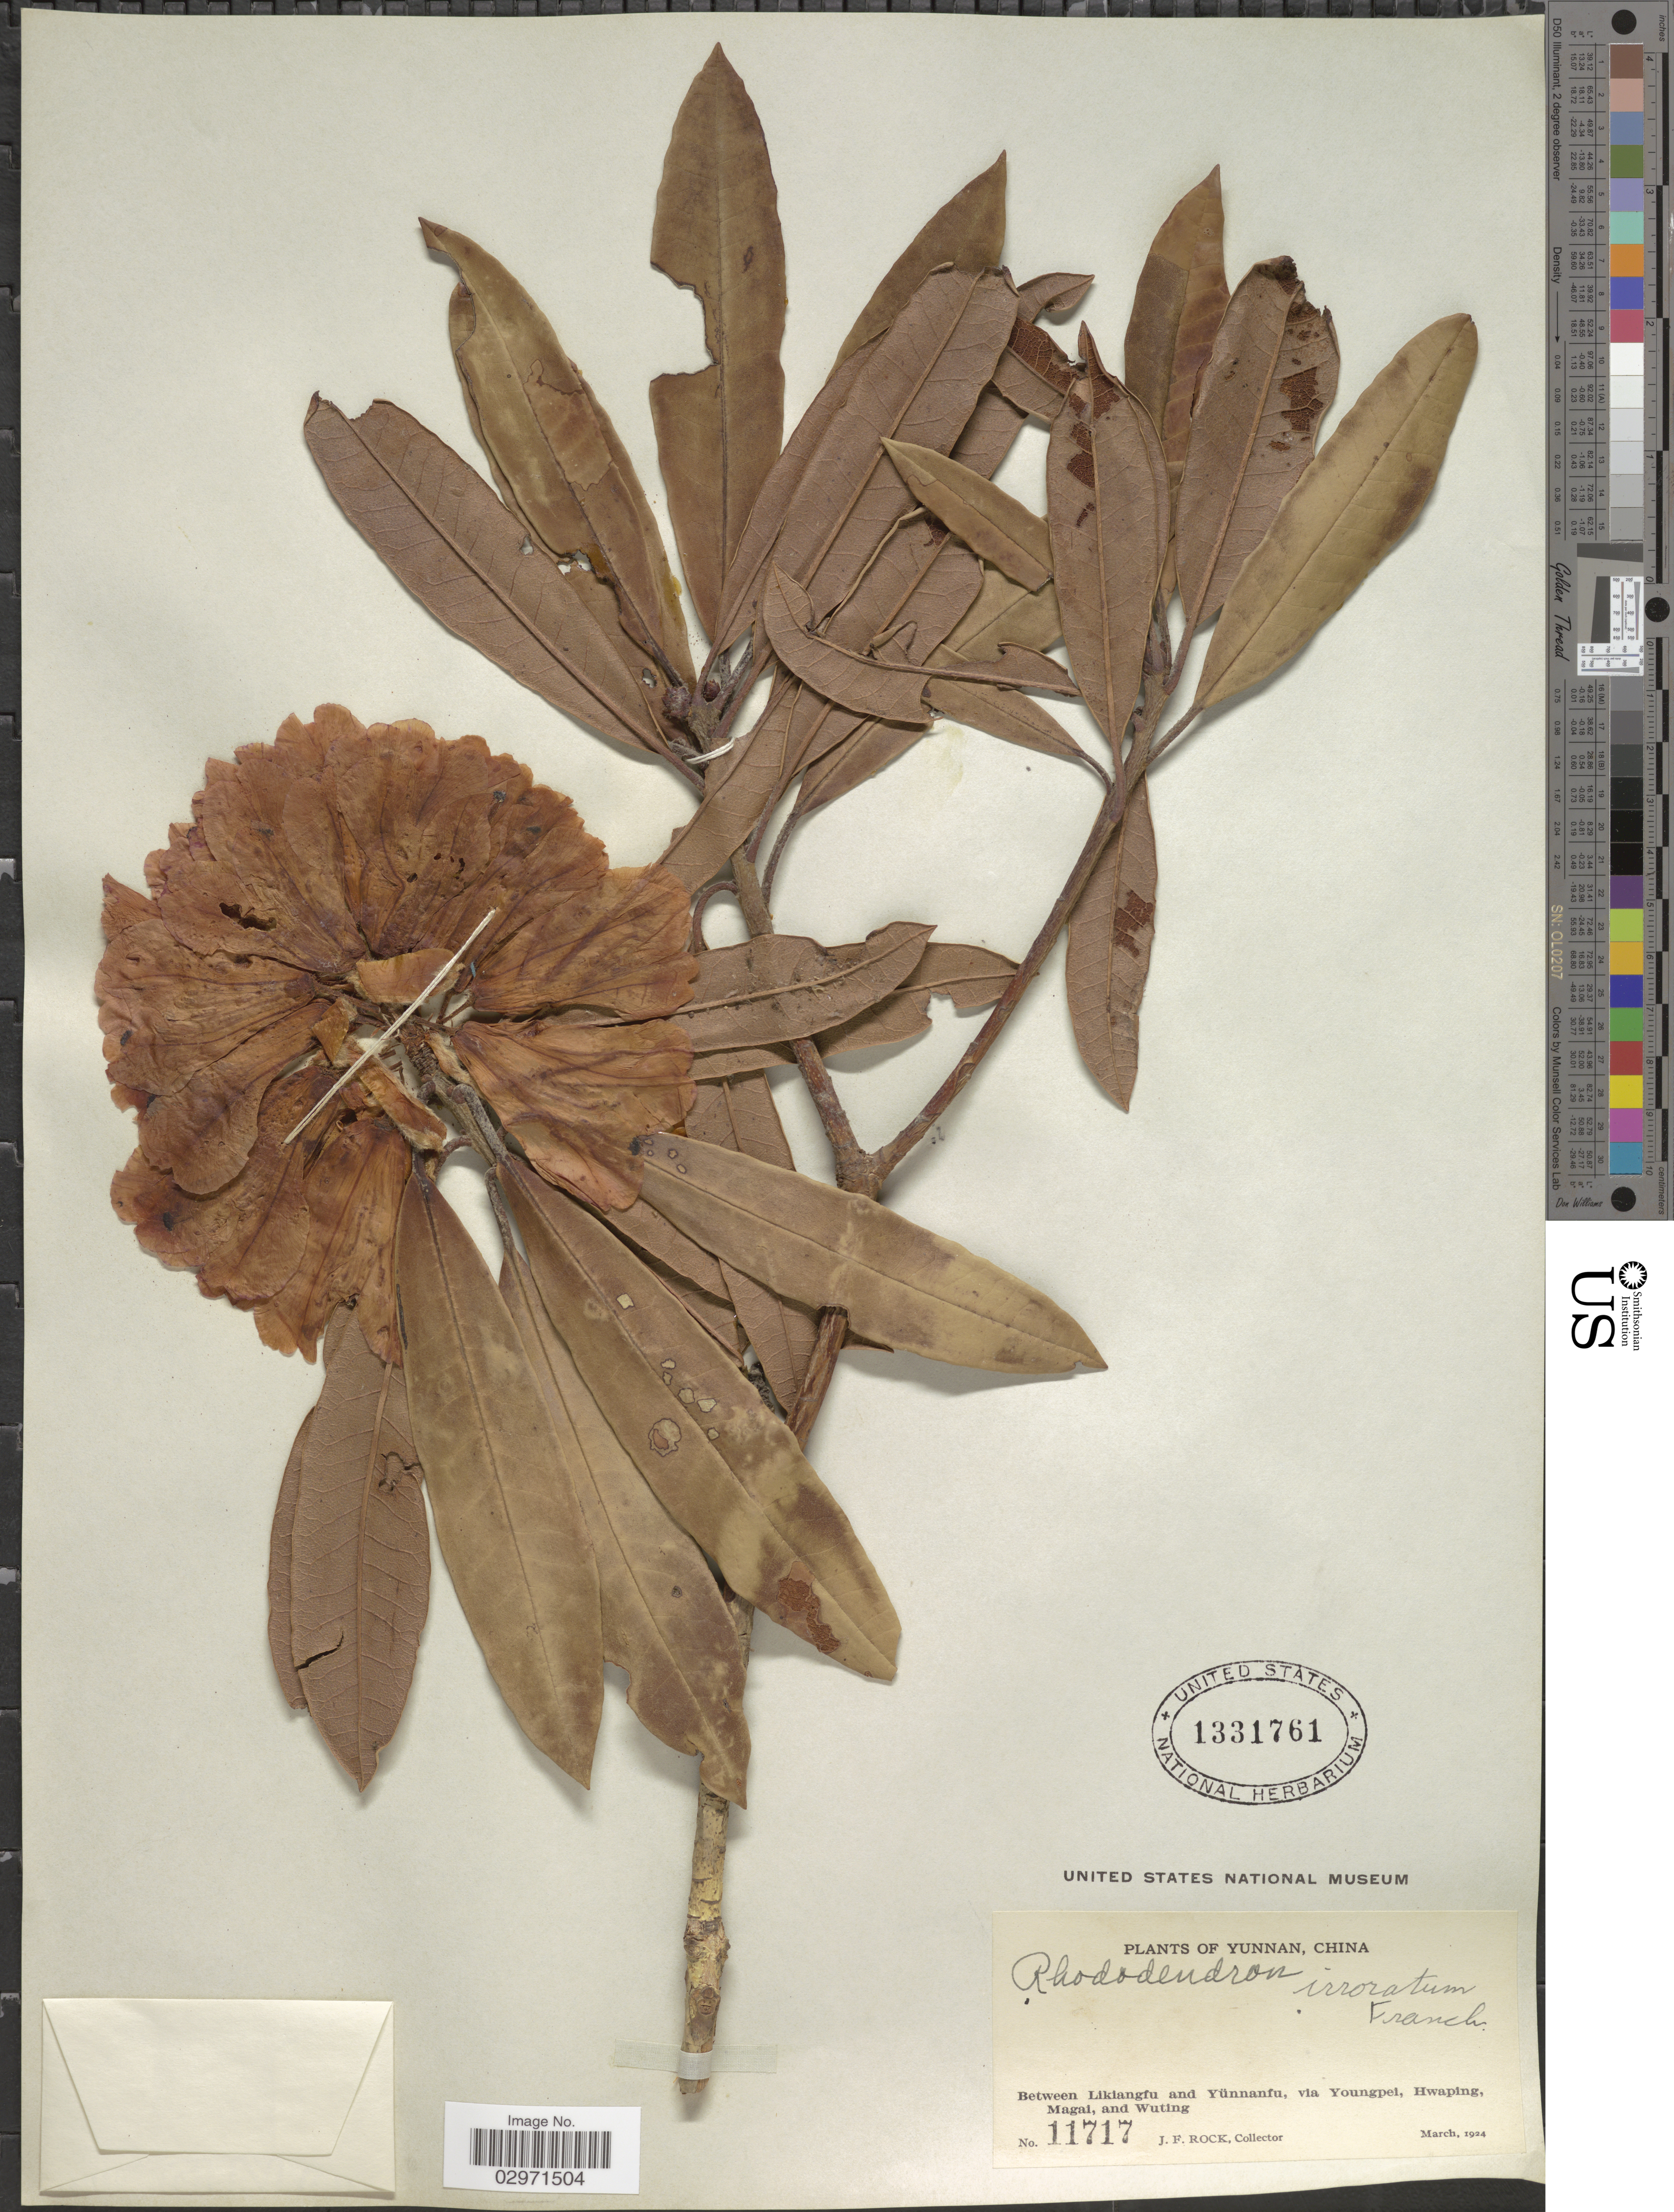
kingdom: Plantae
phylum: Tracheophyta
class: Magnoliopsida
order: Ericales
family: Ericaceae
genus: Rhododendron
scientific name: Rhododendron irroratum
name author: Franch.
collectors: J. Rock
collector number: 11717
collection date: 1924-03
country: China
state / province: Yunnan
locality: Between Likiangfu and Yünnanfu, via Youngpei, Hwaping, Magai, and Wuting.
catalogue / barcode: US 1331761